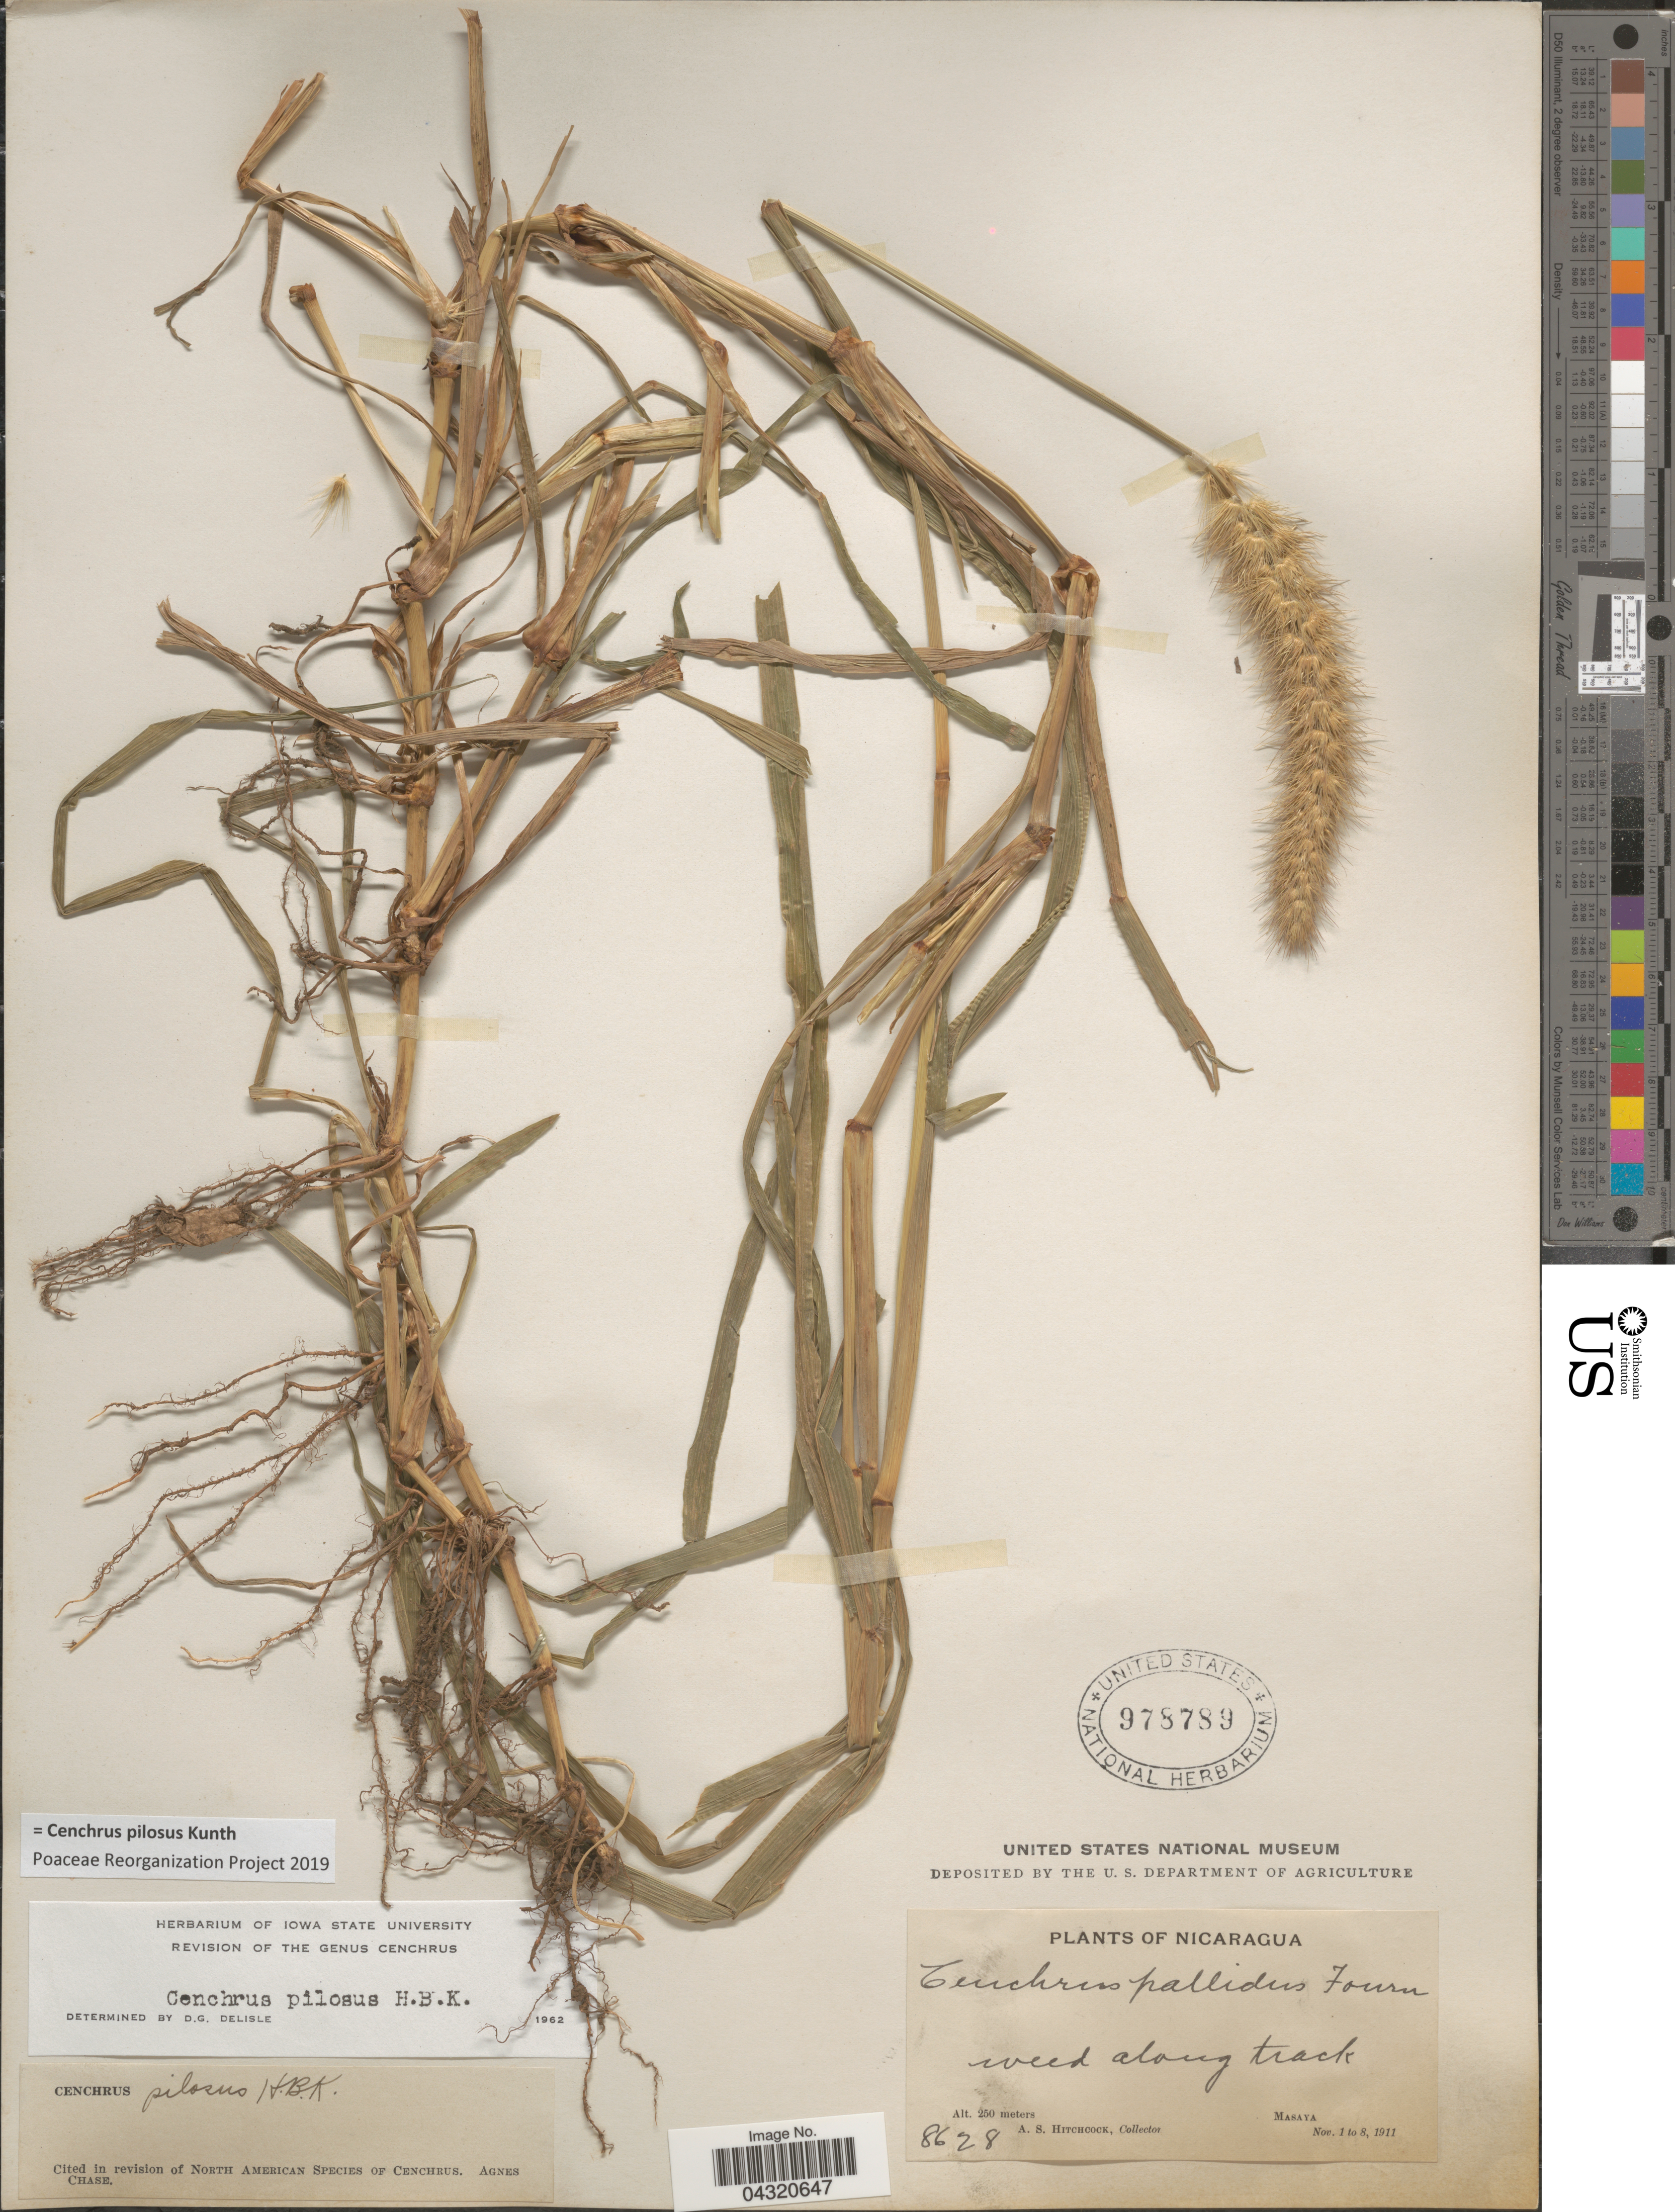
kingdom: Plantae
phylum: Tracheophyta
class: Liliopsida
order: Poales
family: Poaceae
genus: Cenchrus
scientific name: Cenchrus pilosus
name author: Kunth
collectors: A. S. Hitchcock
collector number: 8628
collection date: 1911-11-01/1911-11-08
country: Nicaragua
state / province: Masaya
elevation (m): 250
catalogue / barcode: US 978789